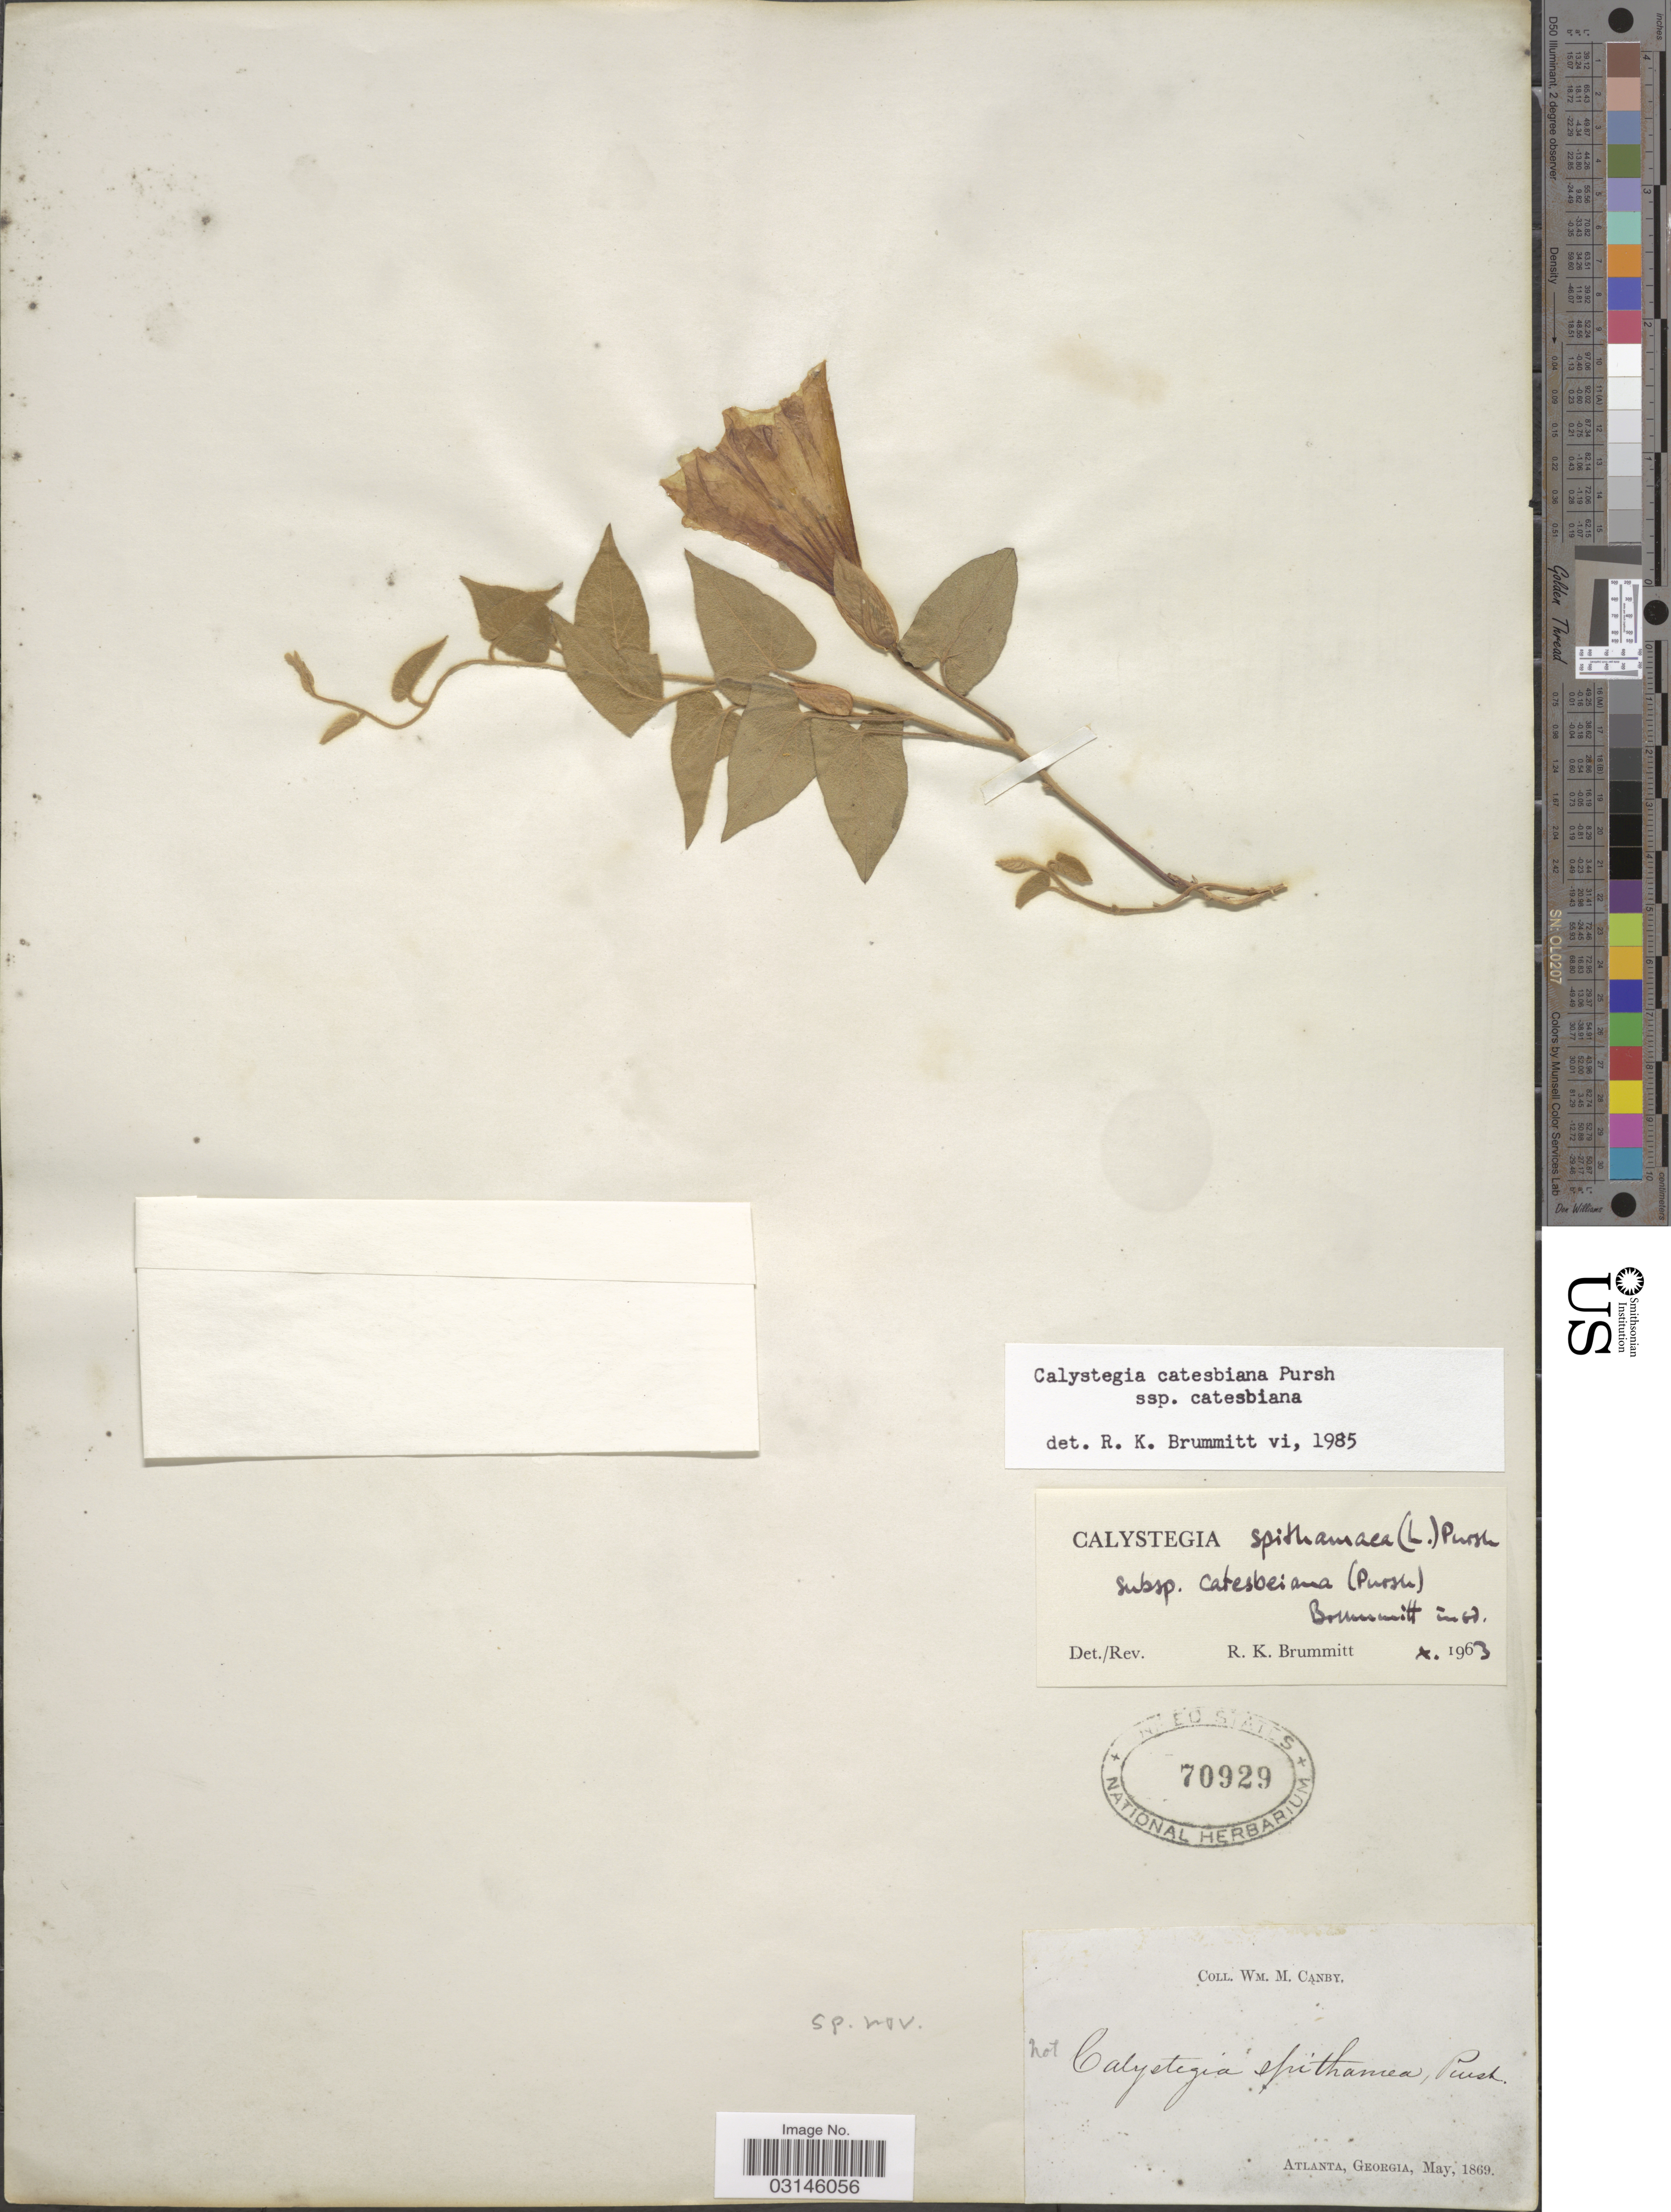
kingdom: Plantae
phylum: Tracheophyta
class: Magnoliopsida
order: Solanales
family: Convolvulaceae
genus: Calystegia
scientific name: Calystegia catesbeiana subsp. catesbeiana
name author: Brummitt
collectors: W. M. Canby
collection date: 1869-05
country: United States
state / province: Georgia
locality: Atlanta.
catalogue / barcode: US 70929